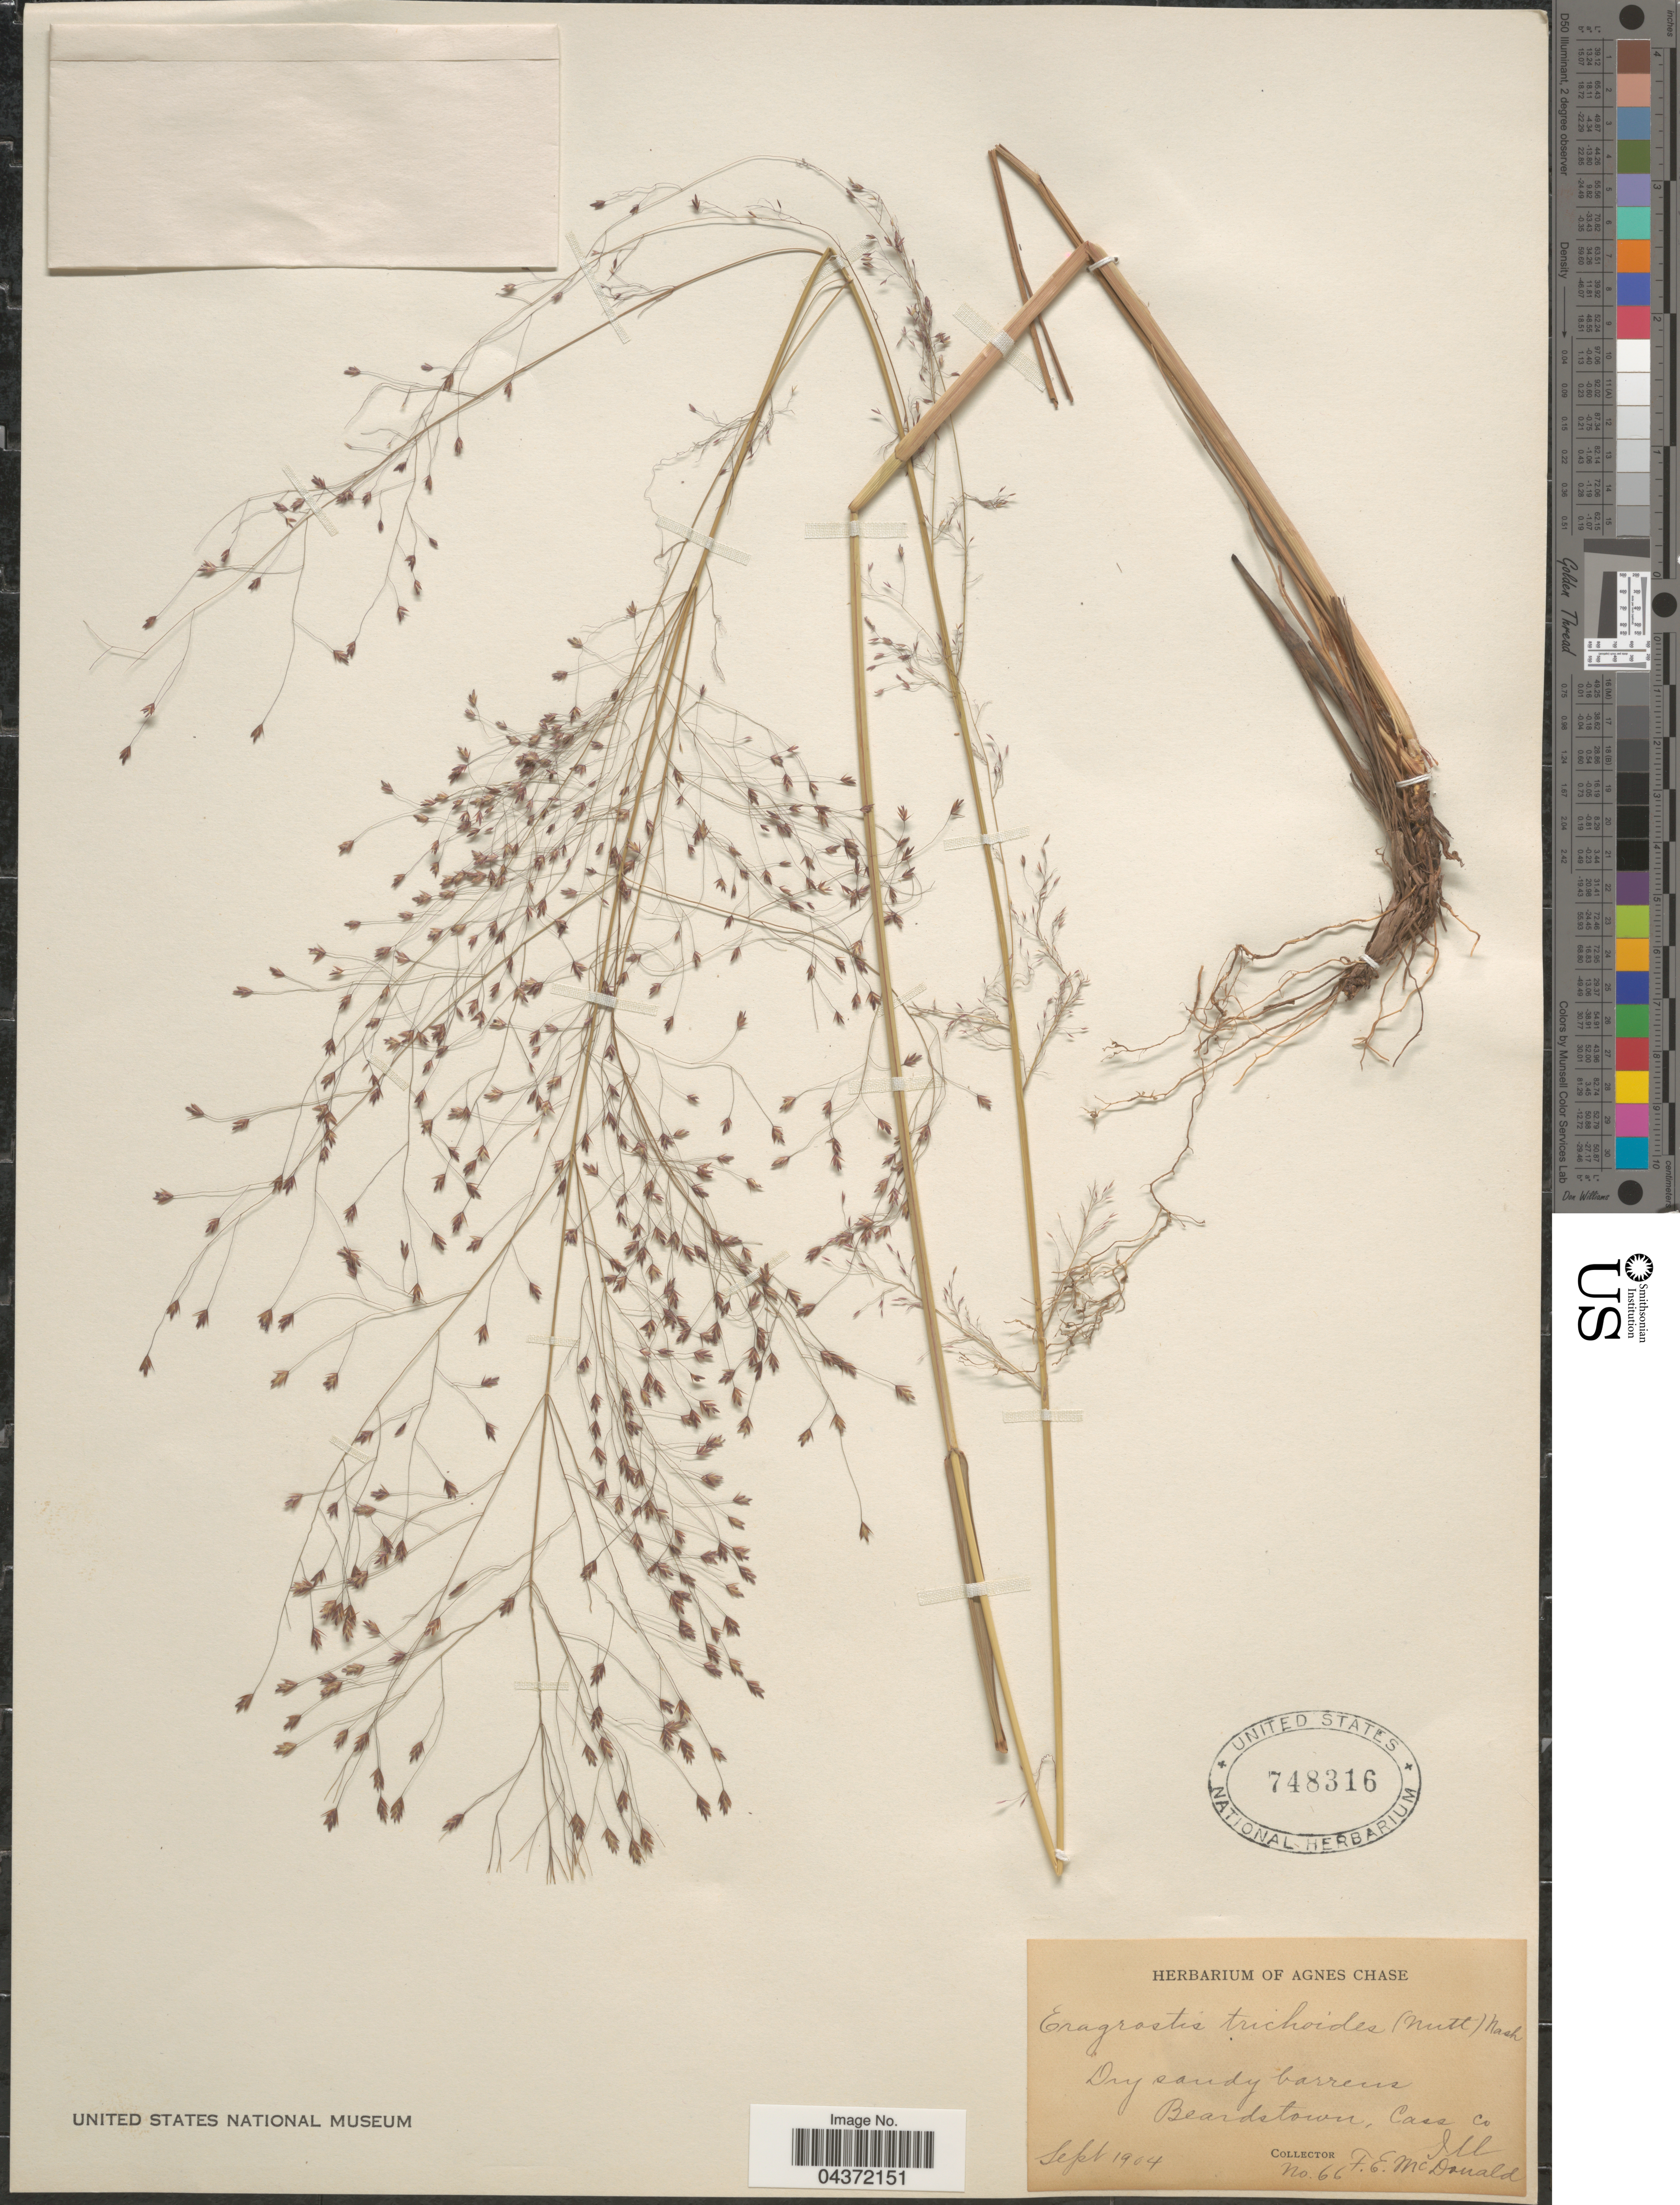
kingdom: Plantae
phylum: Tracheophyta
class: Liliopsida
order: Poales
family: Poaceae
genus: Eragrostis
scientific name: Eragrostis trichodes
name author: (Nutt.) Alph. Wood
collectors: F. E. McDonald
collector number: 66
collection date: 1904-09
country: United States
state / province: Illinois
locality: Beardstown, Cass Co.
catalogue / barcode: US 748316